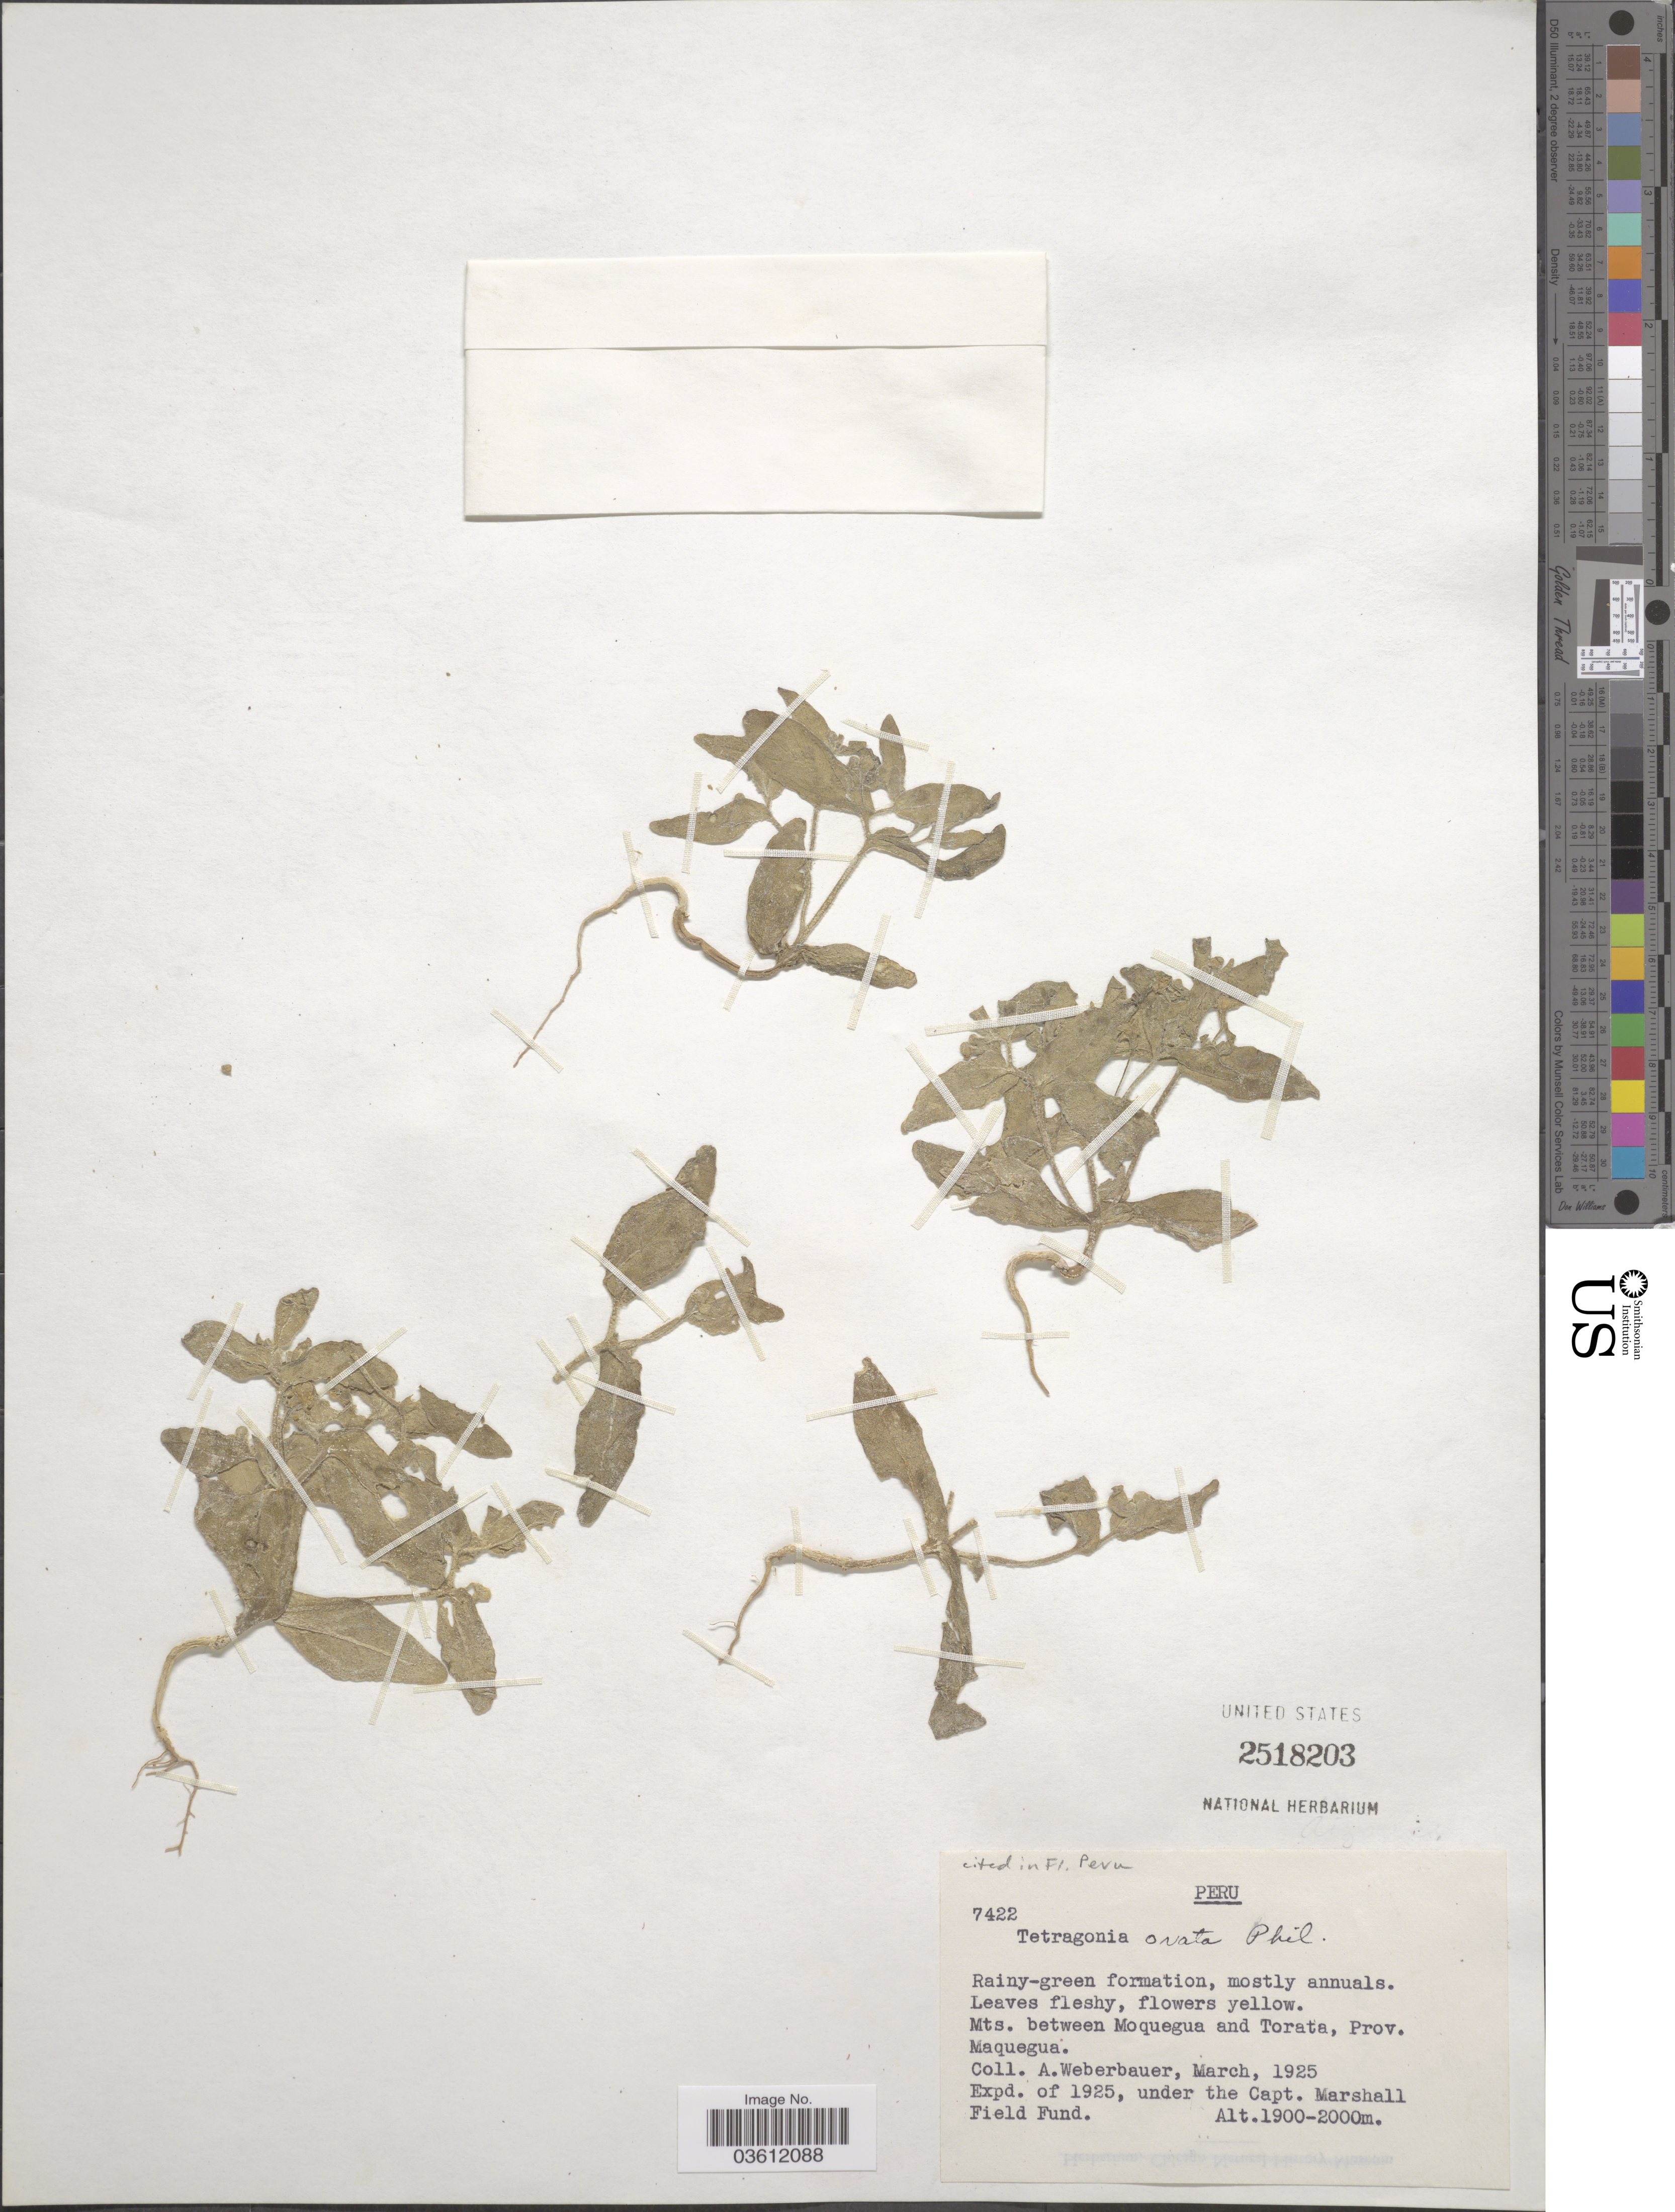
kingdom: Plantae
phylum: Tracheophyta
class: Magnoliopsida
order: Caryophyllales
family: Aizoaceae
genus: Tetragonia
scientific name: Tetragonia ovata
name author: Phil.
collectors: A. Weberbauer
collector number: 7422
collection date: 1925-03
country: Peru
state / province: Moquegua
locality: Mts. between Moquegua and Torata, Prov. Maquegua.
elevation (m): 1900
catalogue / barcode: US 2518203